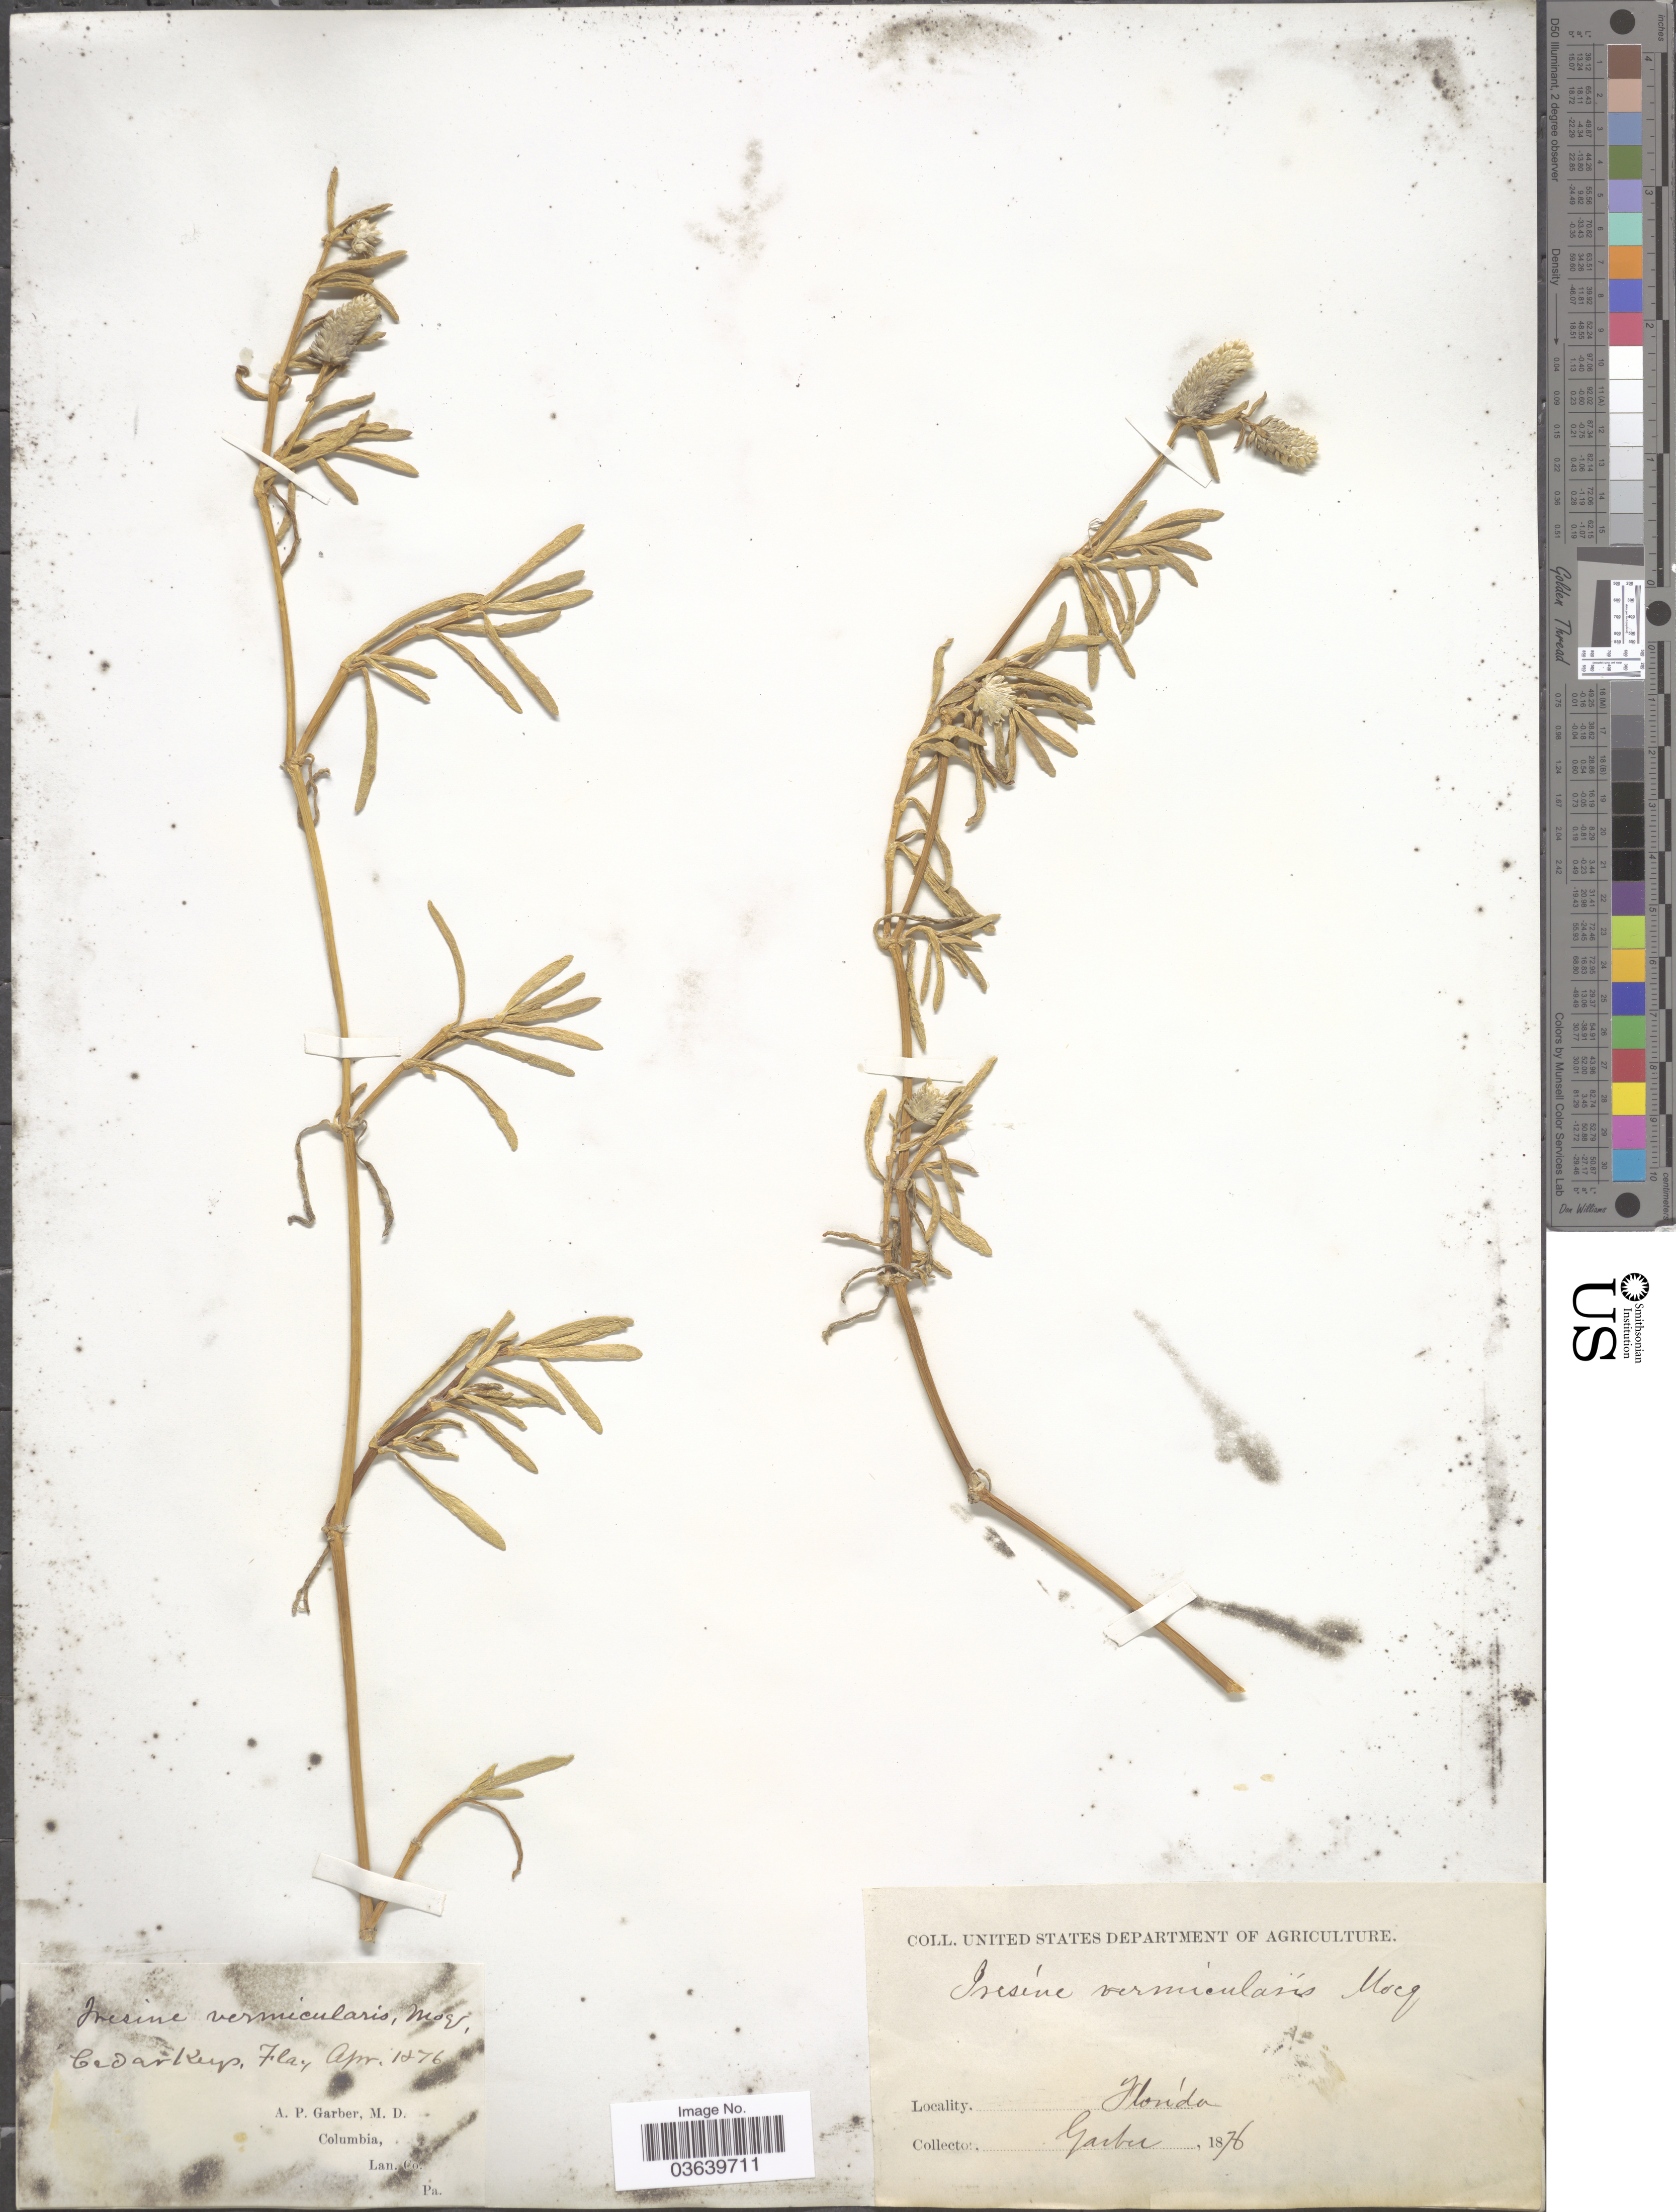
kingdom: Plantae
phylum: Tracheophyta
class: Magnoliopsida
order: Caryophyllales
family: Amaranthaceae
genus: Gomphrena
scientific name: Gomphrena vermicularis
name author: L.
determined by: Strong, Mark T., (BOT), Smithsonian Institution - National Museum of Natural History (UNITED STATES)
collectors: A. P. Garber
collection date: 1876-04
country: United States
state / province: Florida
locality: Cedar Keys.